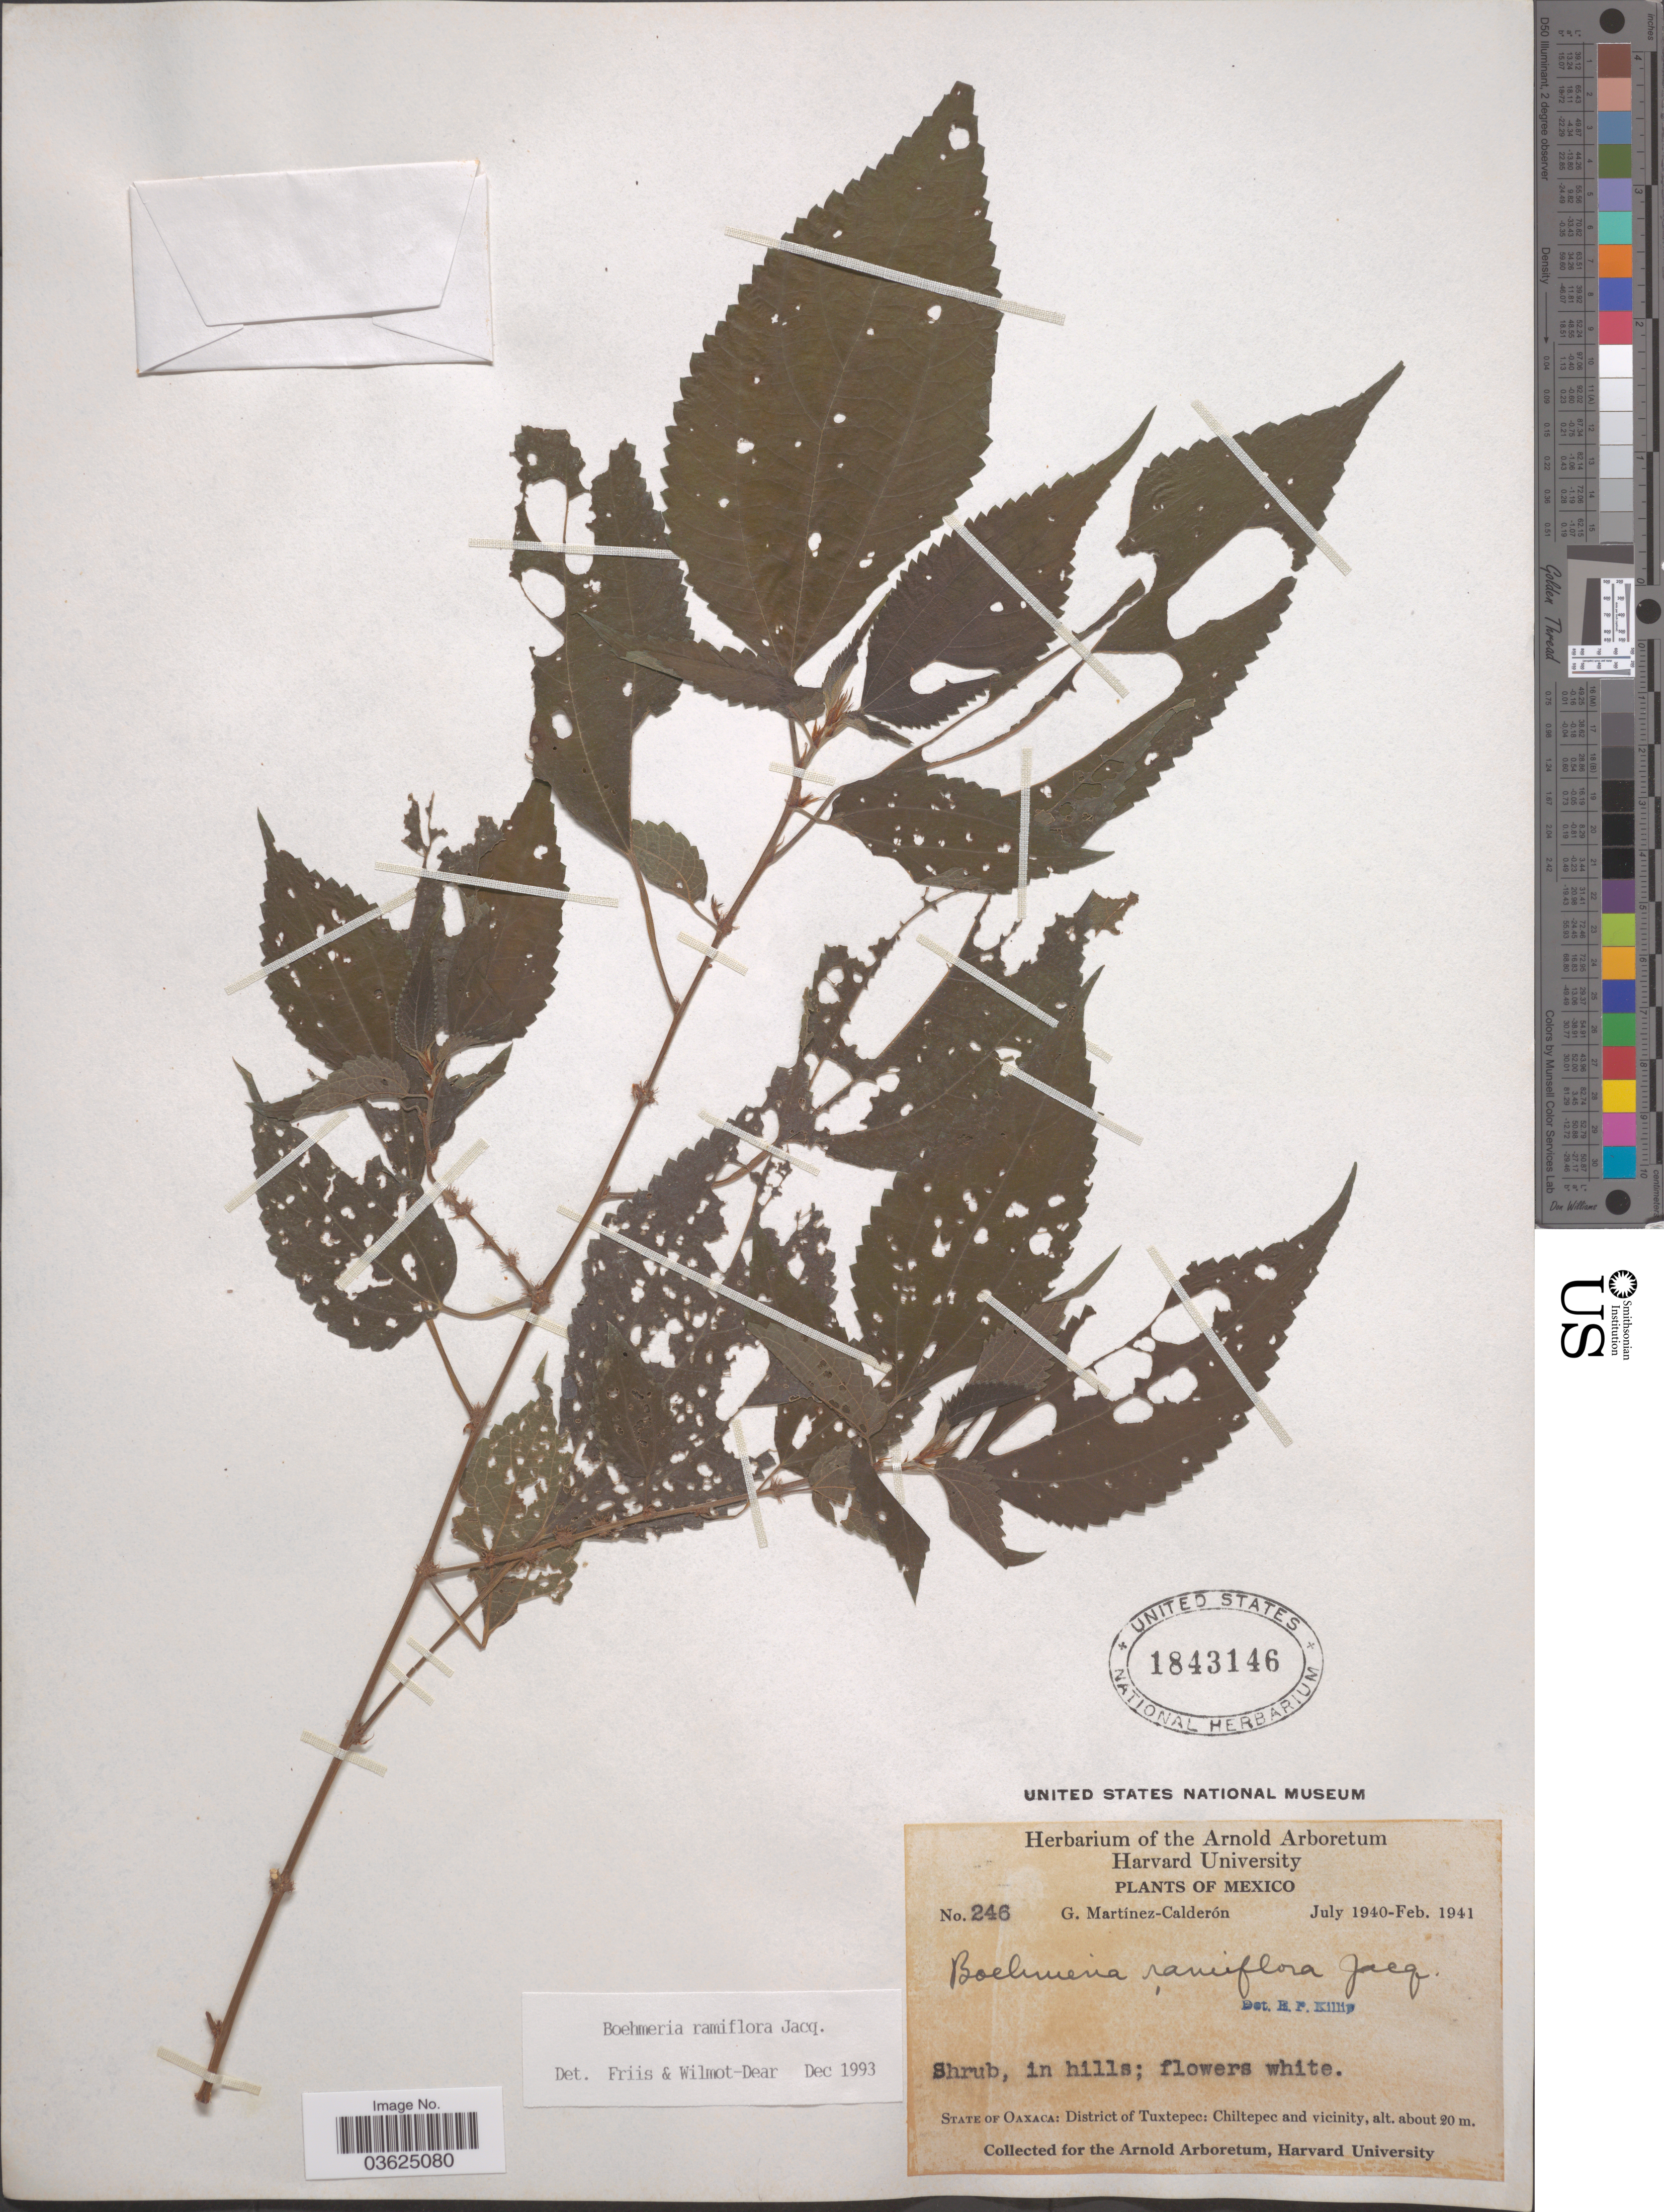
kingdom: Plantae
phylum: Tracheophyta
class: Magnoliopsida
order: Rosales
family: Urticaceae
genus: Boehmeria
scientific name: Boehmeria ramiflora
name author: Jacq.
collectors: G. Martínez Calderón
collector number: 246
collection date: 1940-07/1941-02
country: Mexico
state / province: Oaxaca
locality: District of Tuxtepex: Chiltepec and vicinity.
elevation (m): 20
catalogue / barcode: US 1843146